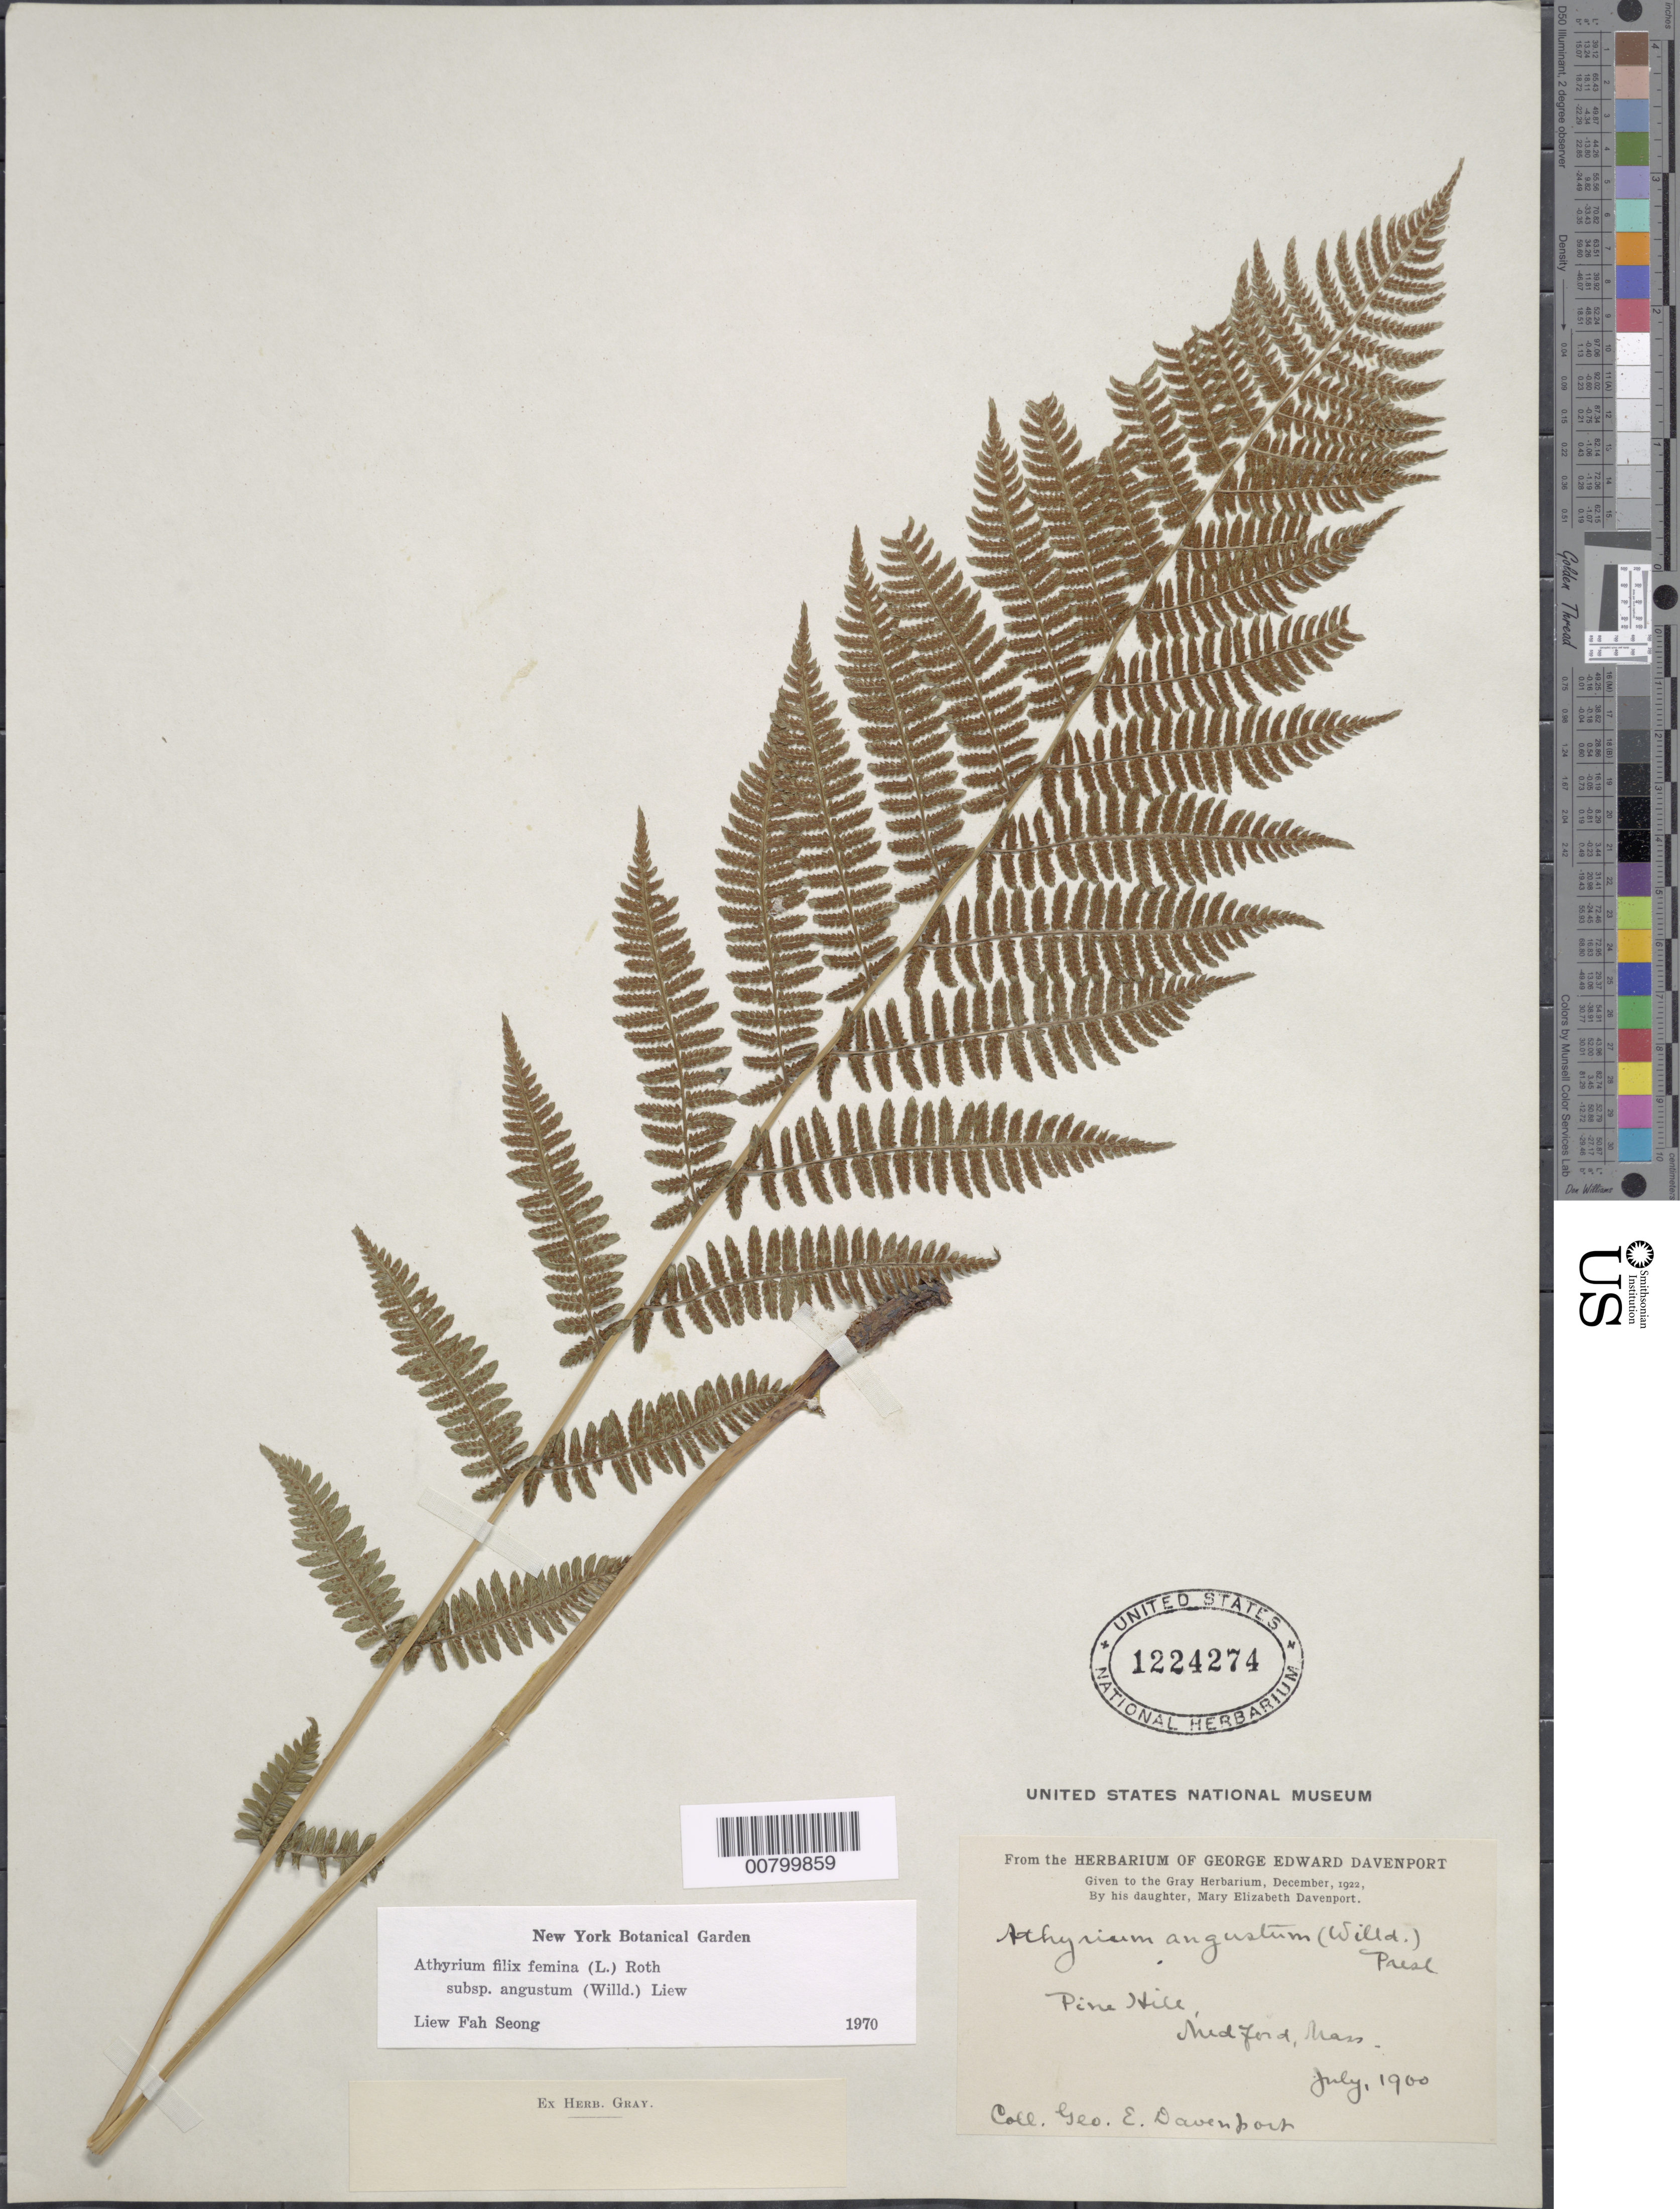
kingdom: Plantae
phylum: Tracheophyta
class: Polypodiopsida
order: Polypodiales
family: Athyriaceae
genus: Athyrium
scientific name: Athyrium filix-femina subsp. angustatum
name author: (Willd.) R.T. Clausen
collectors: G. E. Davenport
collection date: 1900-07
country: United States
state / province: Massachusetts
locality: Pine Hill, Midford, Mass.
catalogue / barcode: US 1224274